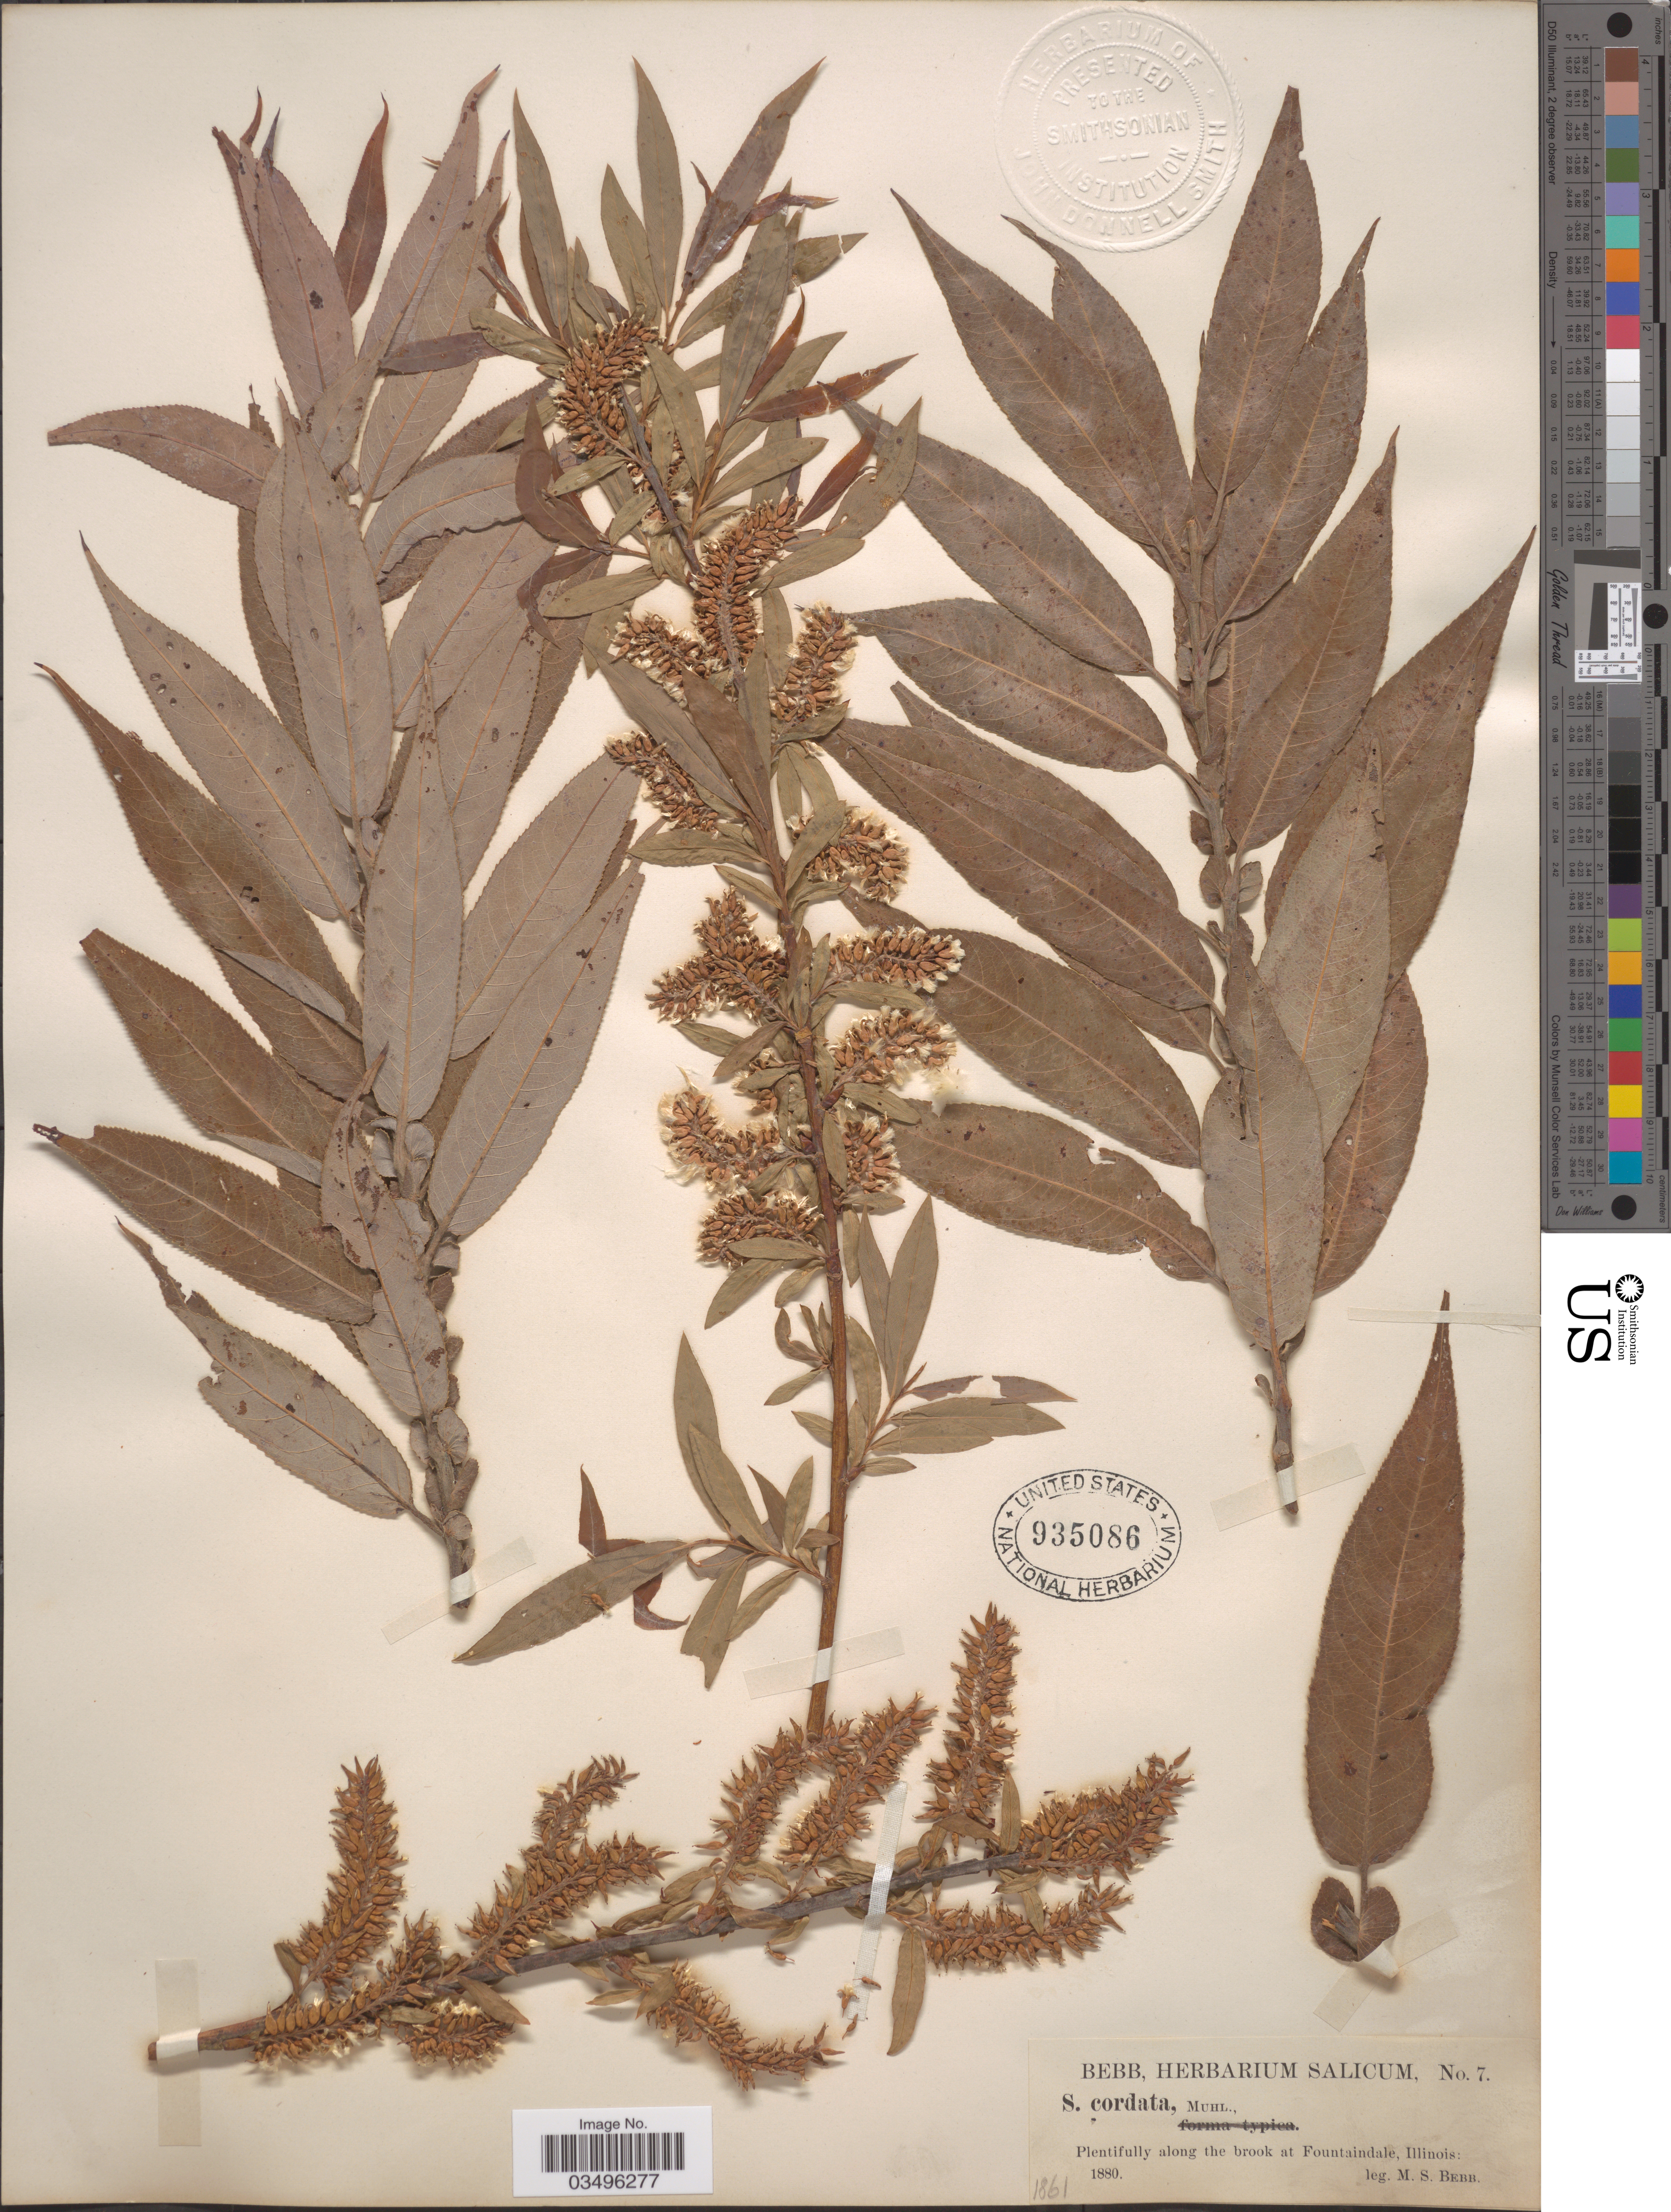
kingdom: Plantae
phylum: Tracheophyta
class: Magnoliopsida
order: Malpighiales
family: Salicaceae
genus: Salix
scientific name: Salix cordata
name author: Michx.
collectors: M. Bebb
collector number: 7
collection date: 1880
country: United States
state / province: Illinois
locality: Plentifully along the brook at Fountaindale.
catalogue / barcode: US 935086